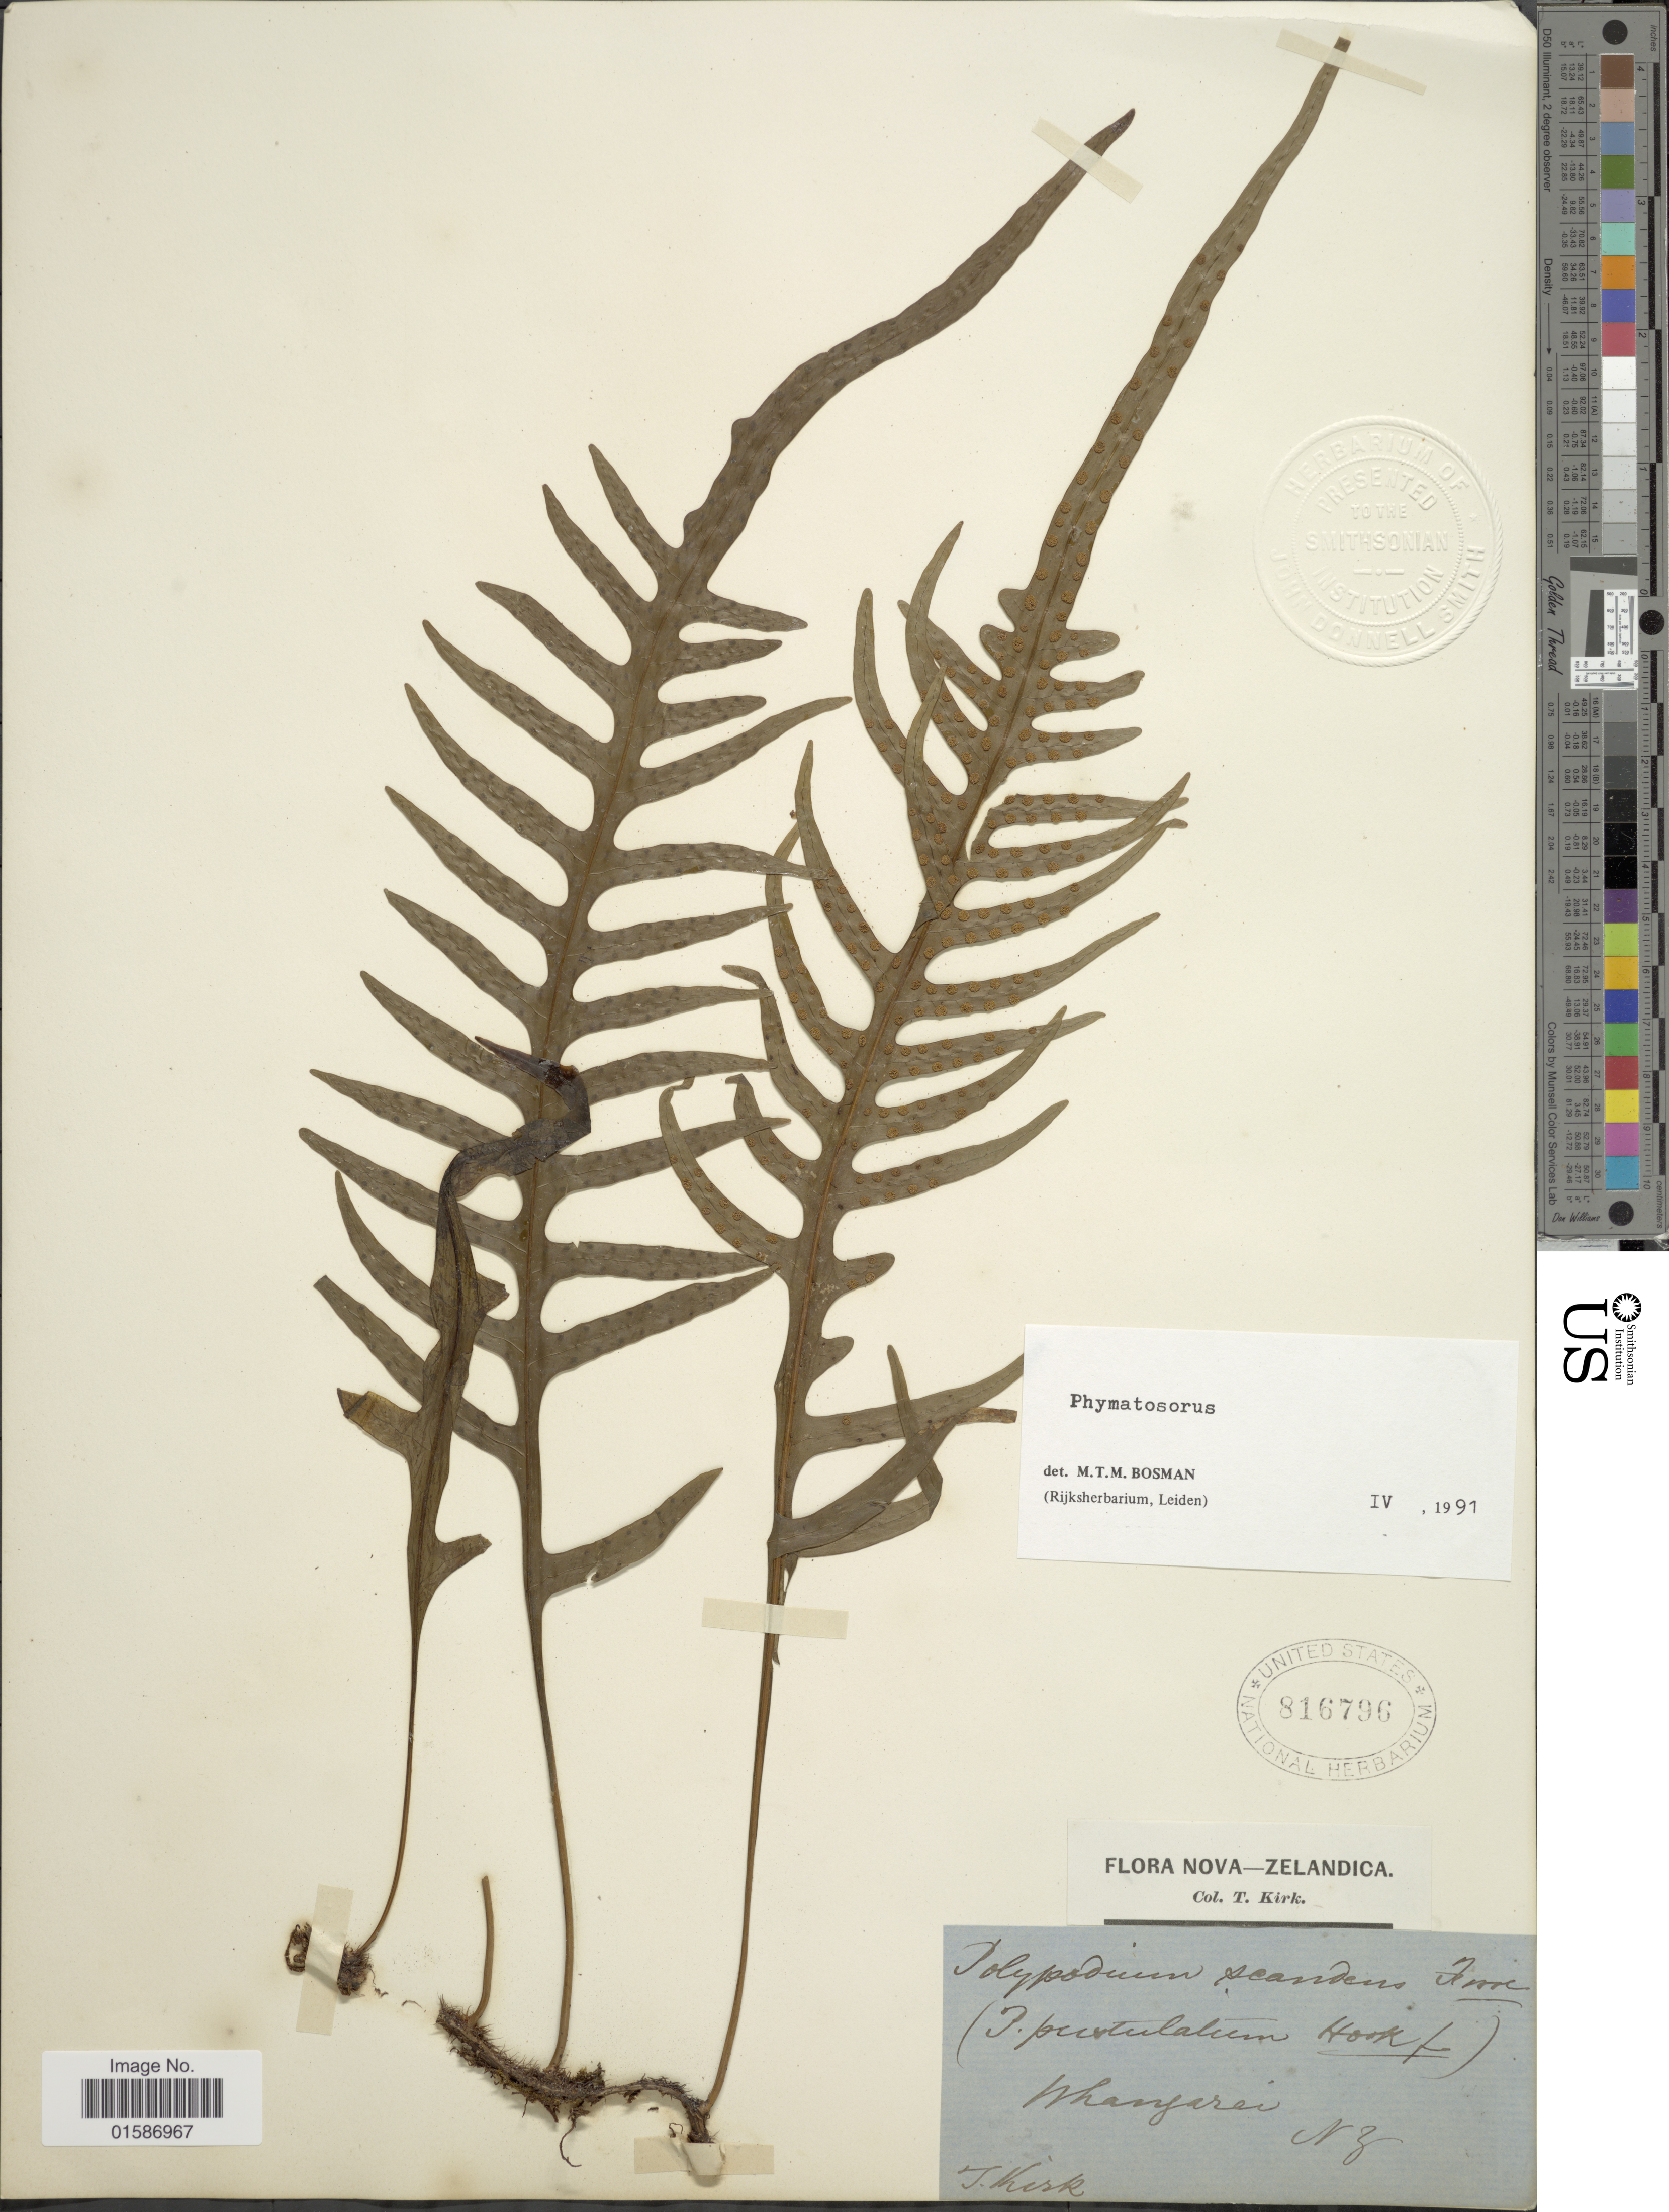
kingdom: Plantae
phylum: Tracheophyta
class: Polypodiopsida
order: Polypodiales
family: Polypodiaceae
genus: Microsorum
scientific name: Microsorum scandens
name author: Tindale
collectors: T. Kirk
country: New Zealand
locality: Whangarai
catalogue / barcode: US 816796